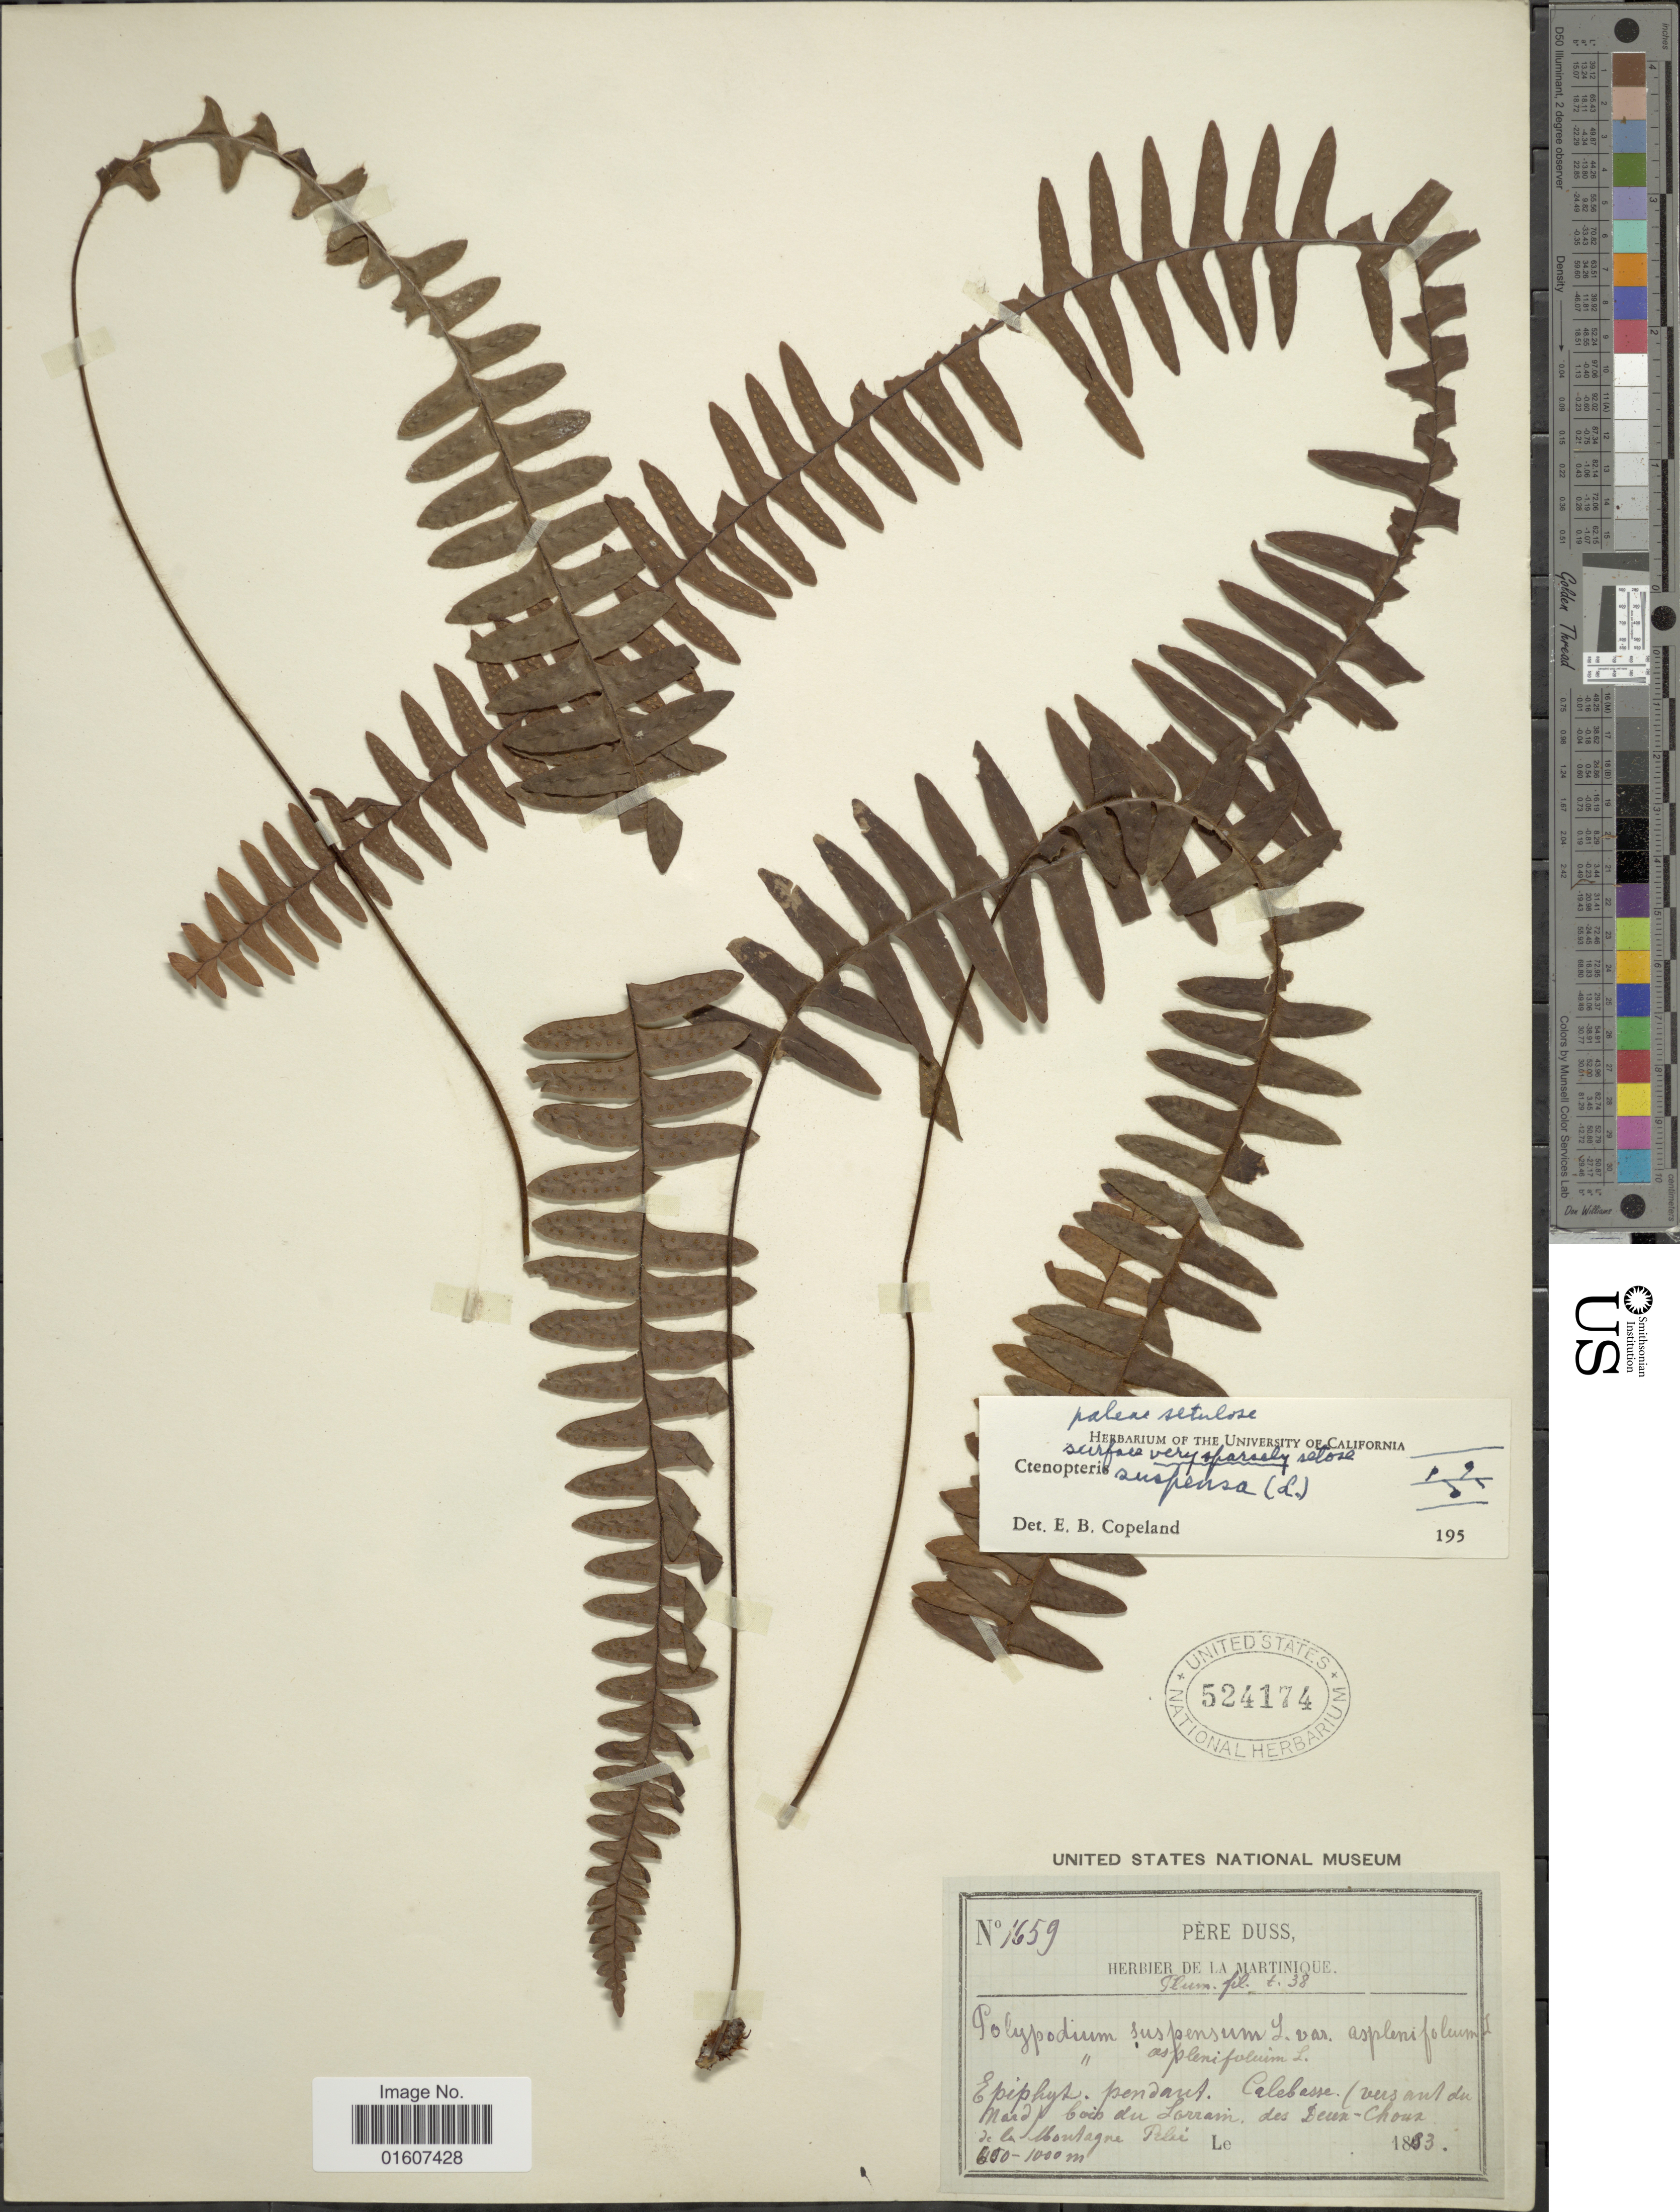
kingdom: Plantae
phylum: Tracheophyta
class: Polypodiopsida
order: Polypodiales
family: Polypodiaceae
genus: Terpsichore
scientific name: Terpsichore chrysleri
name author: (Copel.) A.R. Sm.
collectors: Père Duss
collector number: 1659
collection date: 1803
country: Martinique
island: Martinique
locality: Calebasse (versant du Nord) bois du Lorrain, des Deux-Choux de la Montagne Pelée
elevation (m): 650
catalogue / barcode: US 524174